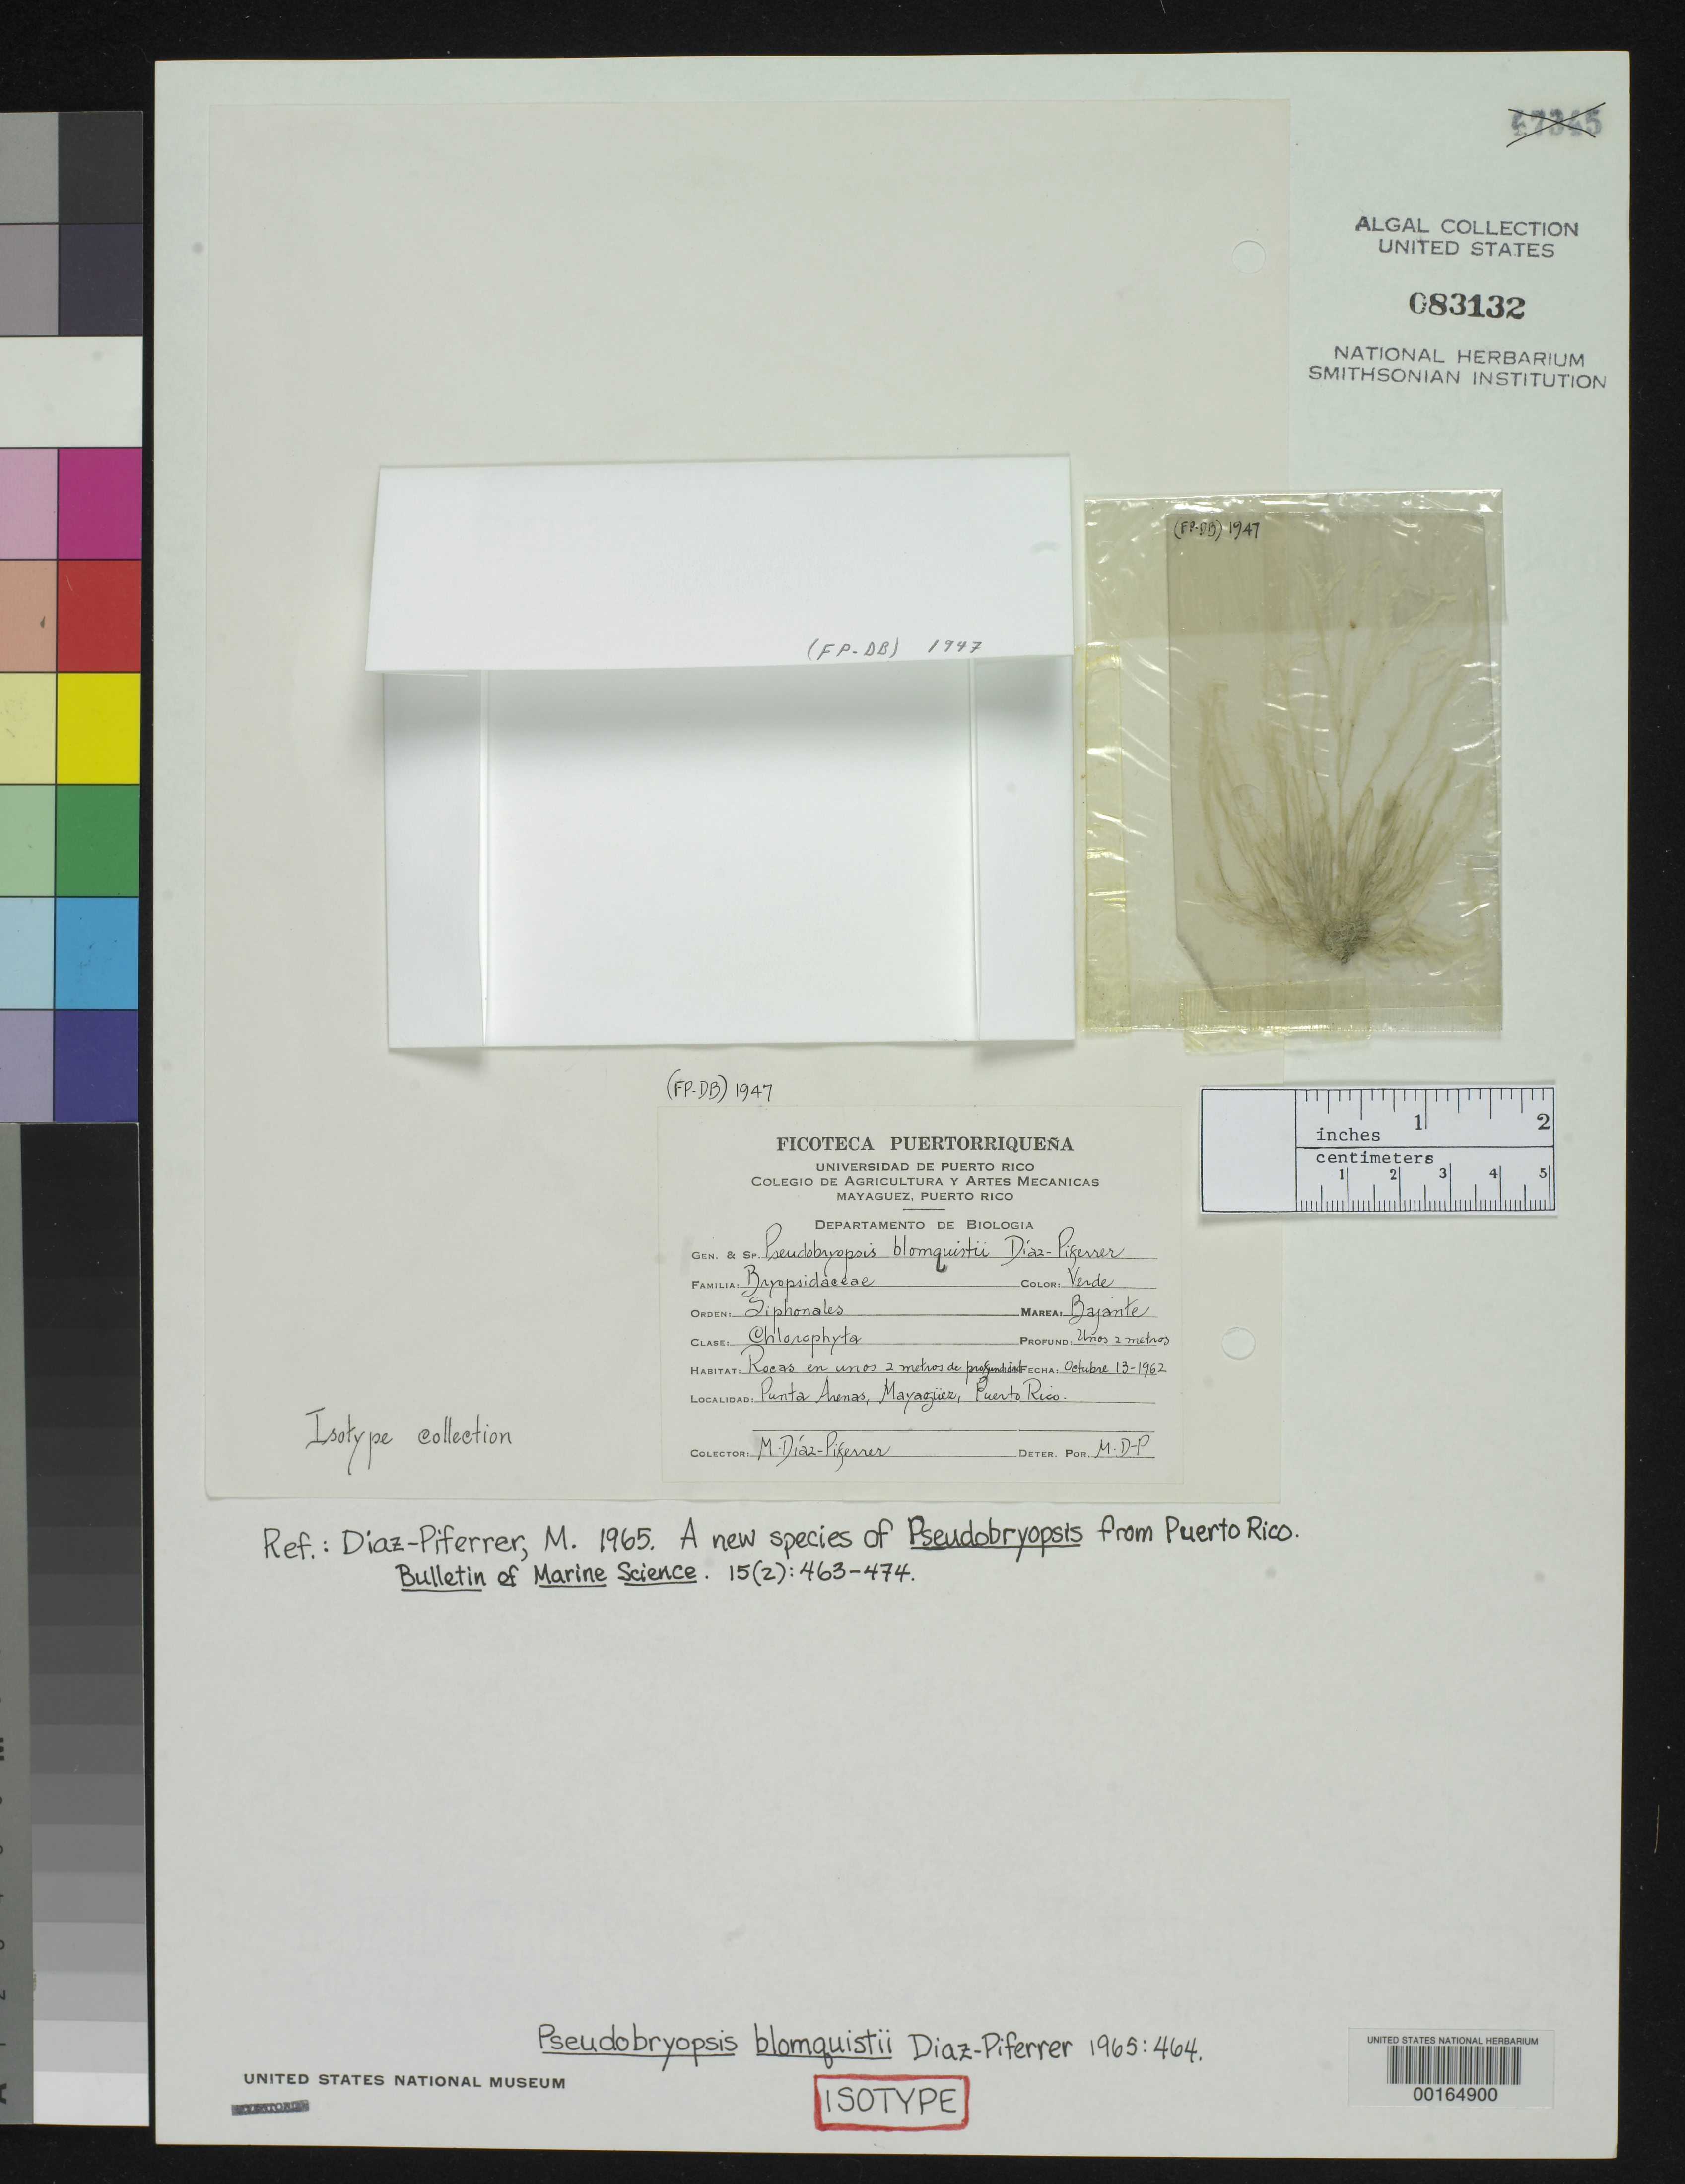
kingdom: Plantae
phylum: Chlorophyta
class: Ulvophyceae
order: Bryopsidales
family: Bryopsidaceae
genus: Pseudobryopsis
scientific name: Pseudobryopsis blomquistii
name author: Diaz-Piferrer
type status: Isotype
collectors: M. Diaz-Piferrer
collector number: (FP-DB) 1947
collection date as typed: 13 Oct 1962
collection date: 1962-10-13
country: Puerto Rico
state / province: Mayaguez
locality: Punta Arenas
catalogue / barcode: US 83132